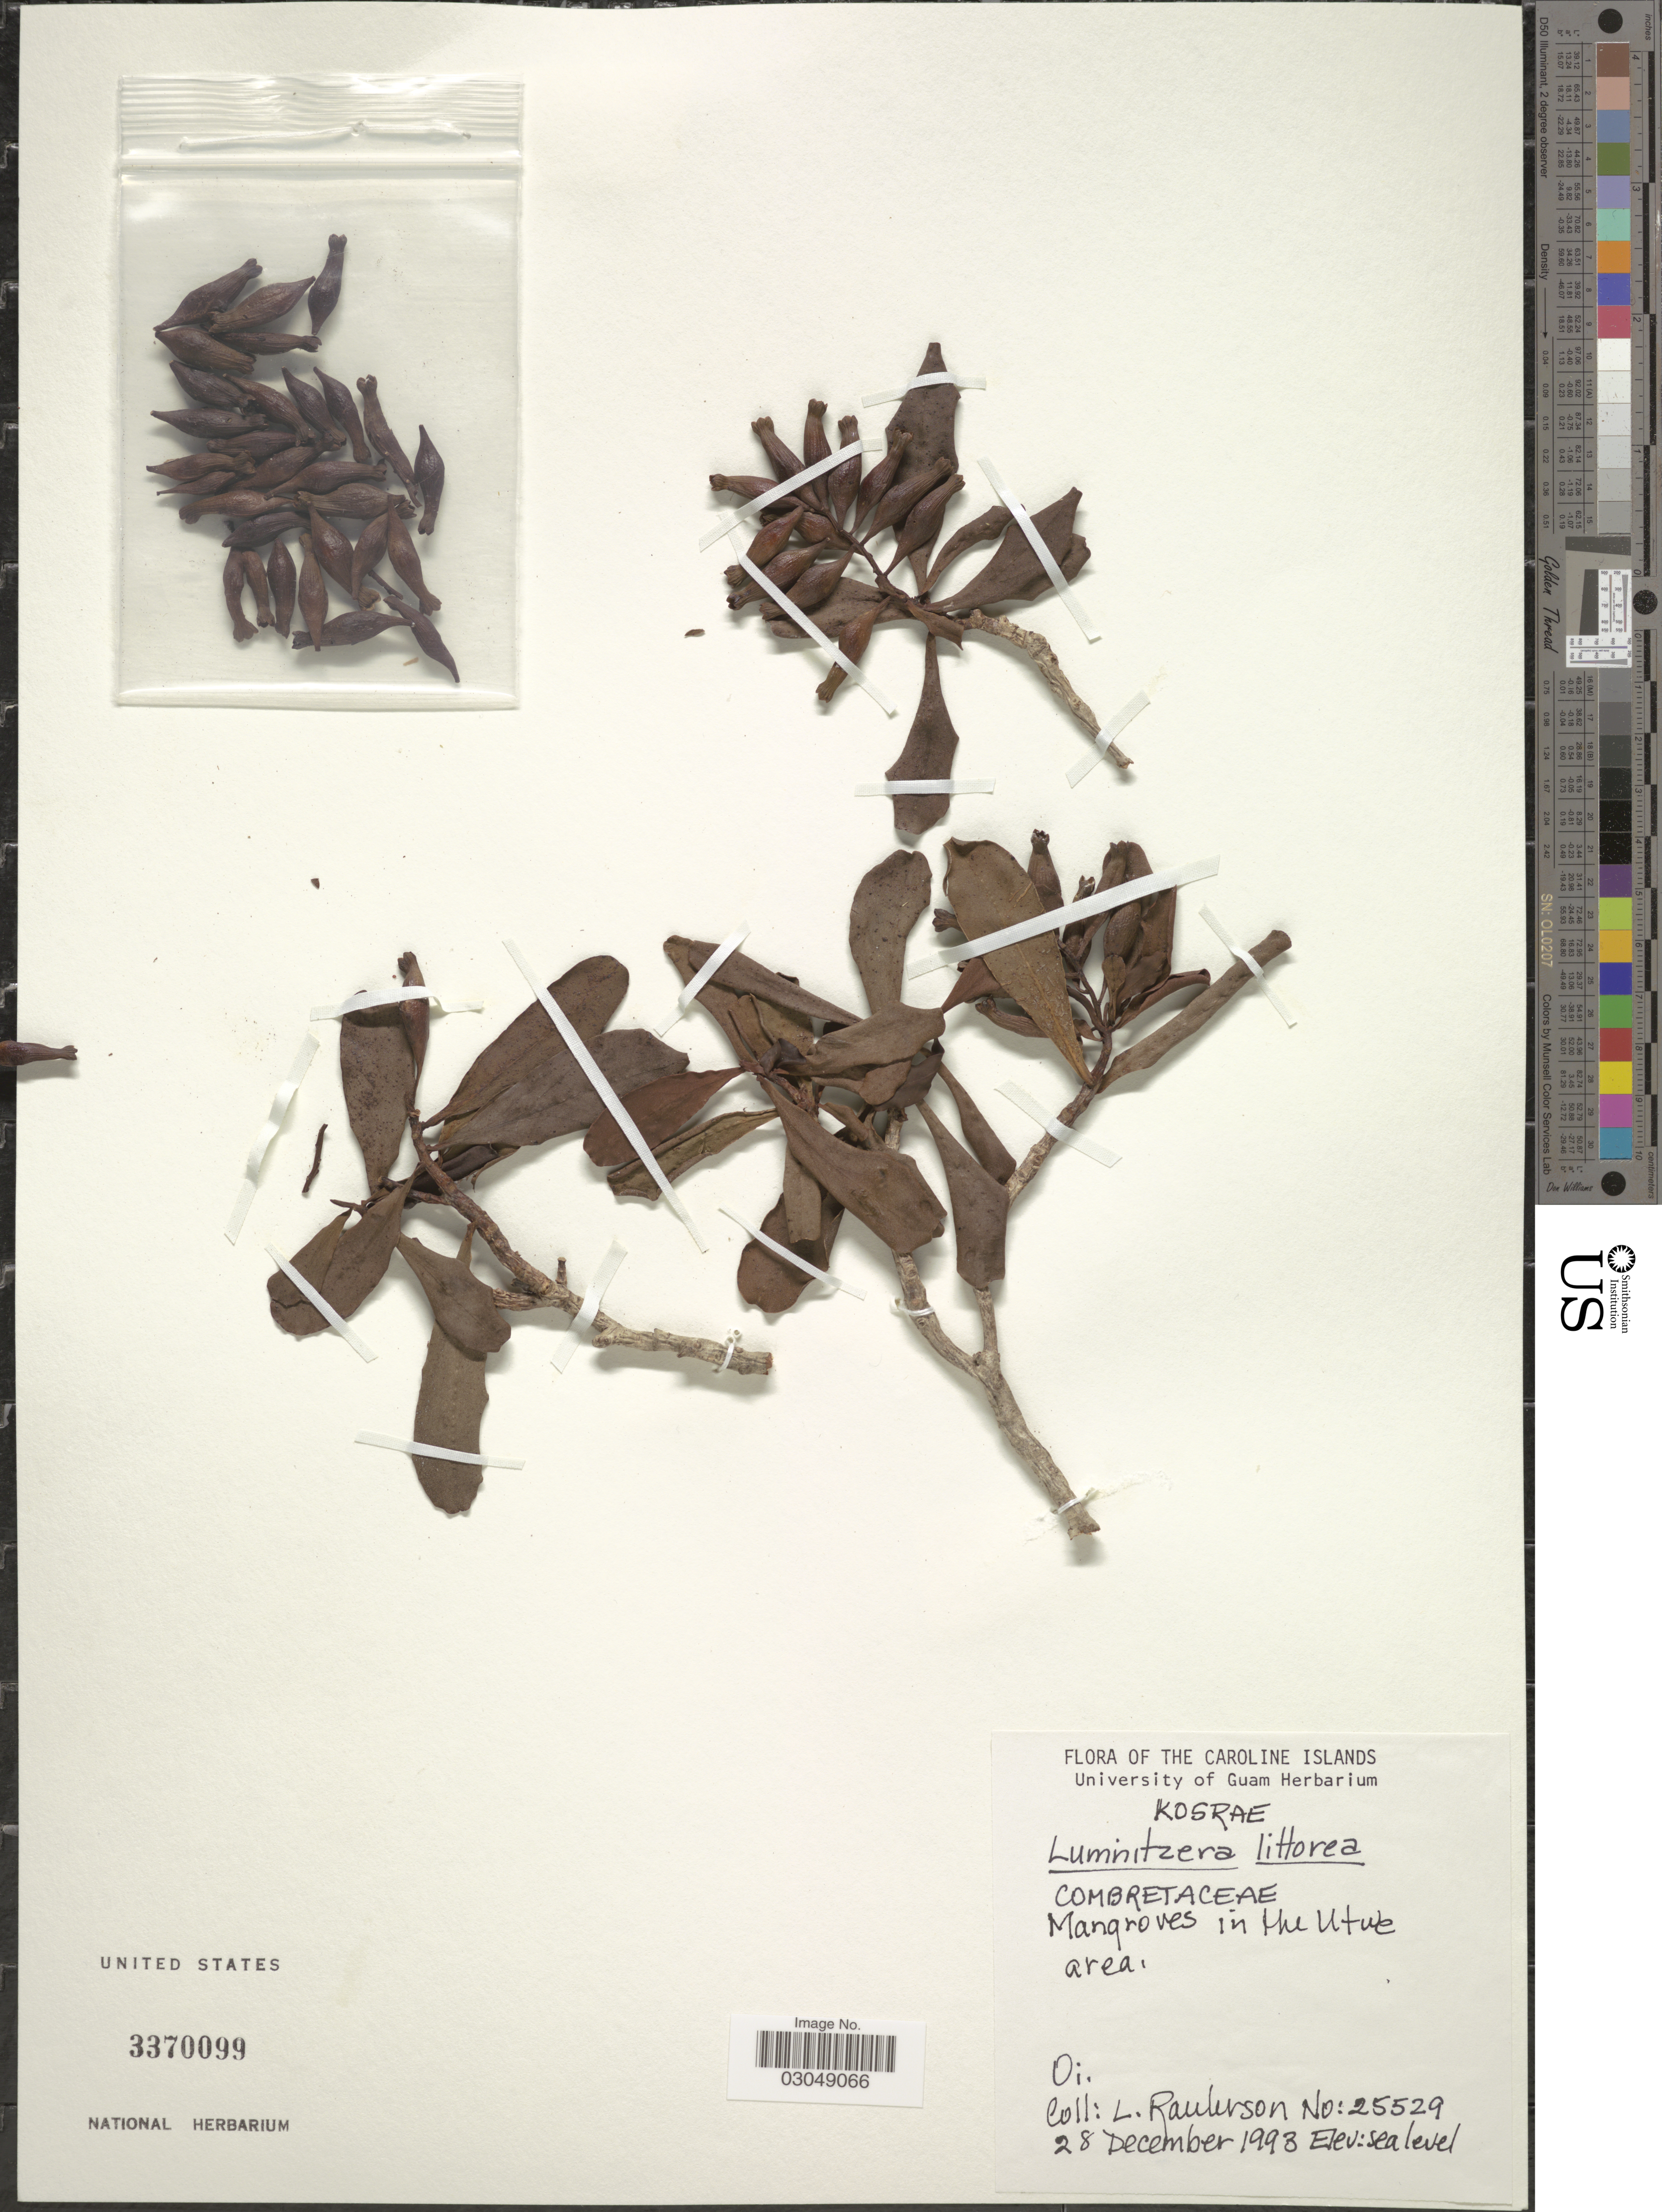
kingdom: Plantae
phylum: Tracheophyta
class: Magnoliopsida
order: Myrtales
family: Combretaceae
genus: Lumnitzera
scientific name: Lumnitzera littorea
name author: (Jack) Voight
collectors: L. Raulerson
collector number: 25529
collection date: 1993-12-28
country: Micronesia, Federated States of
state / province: Kosrae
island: Kosrae [Kusaie]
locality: Caroline Islands. Mangroves in the Utwe area.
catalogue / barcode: US 3370099